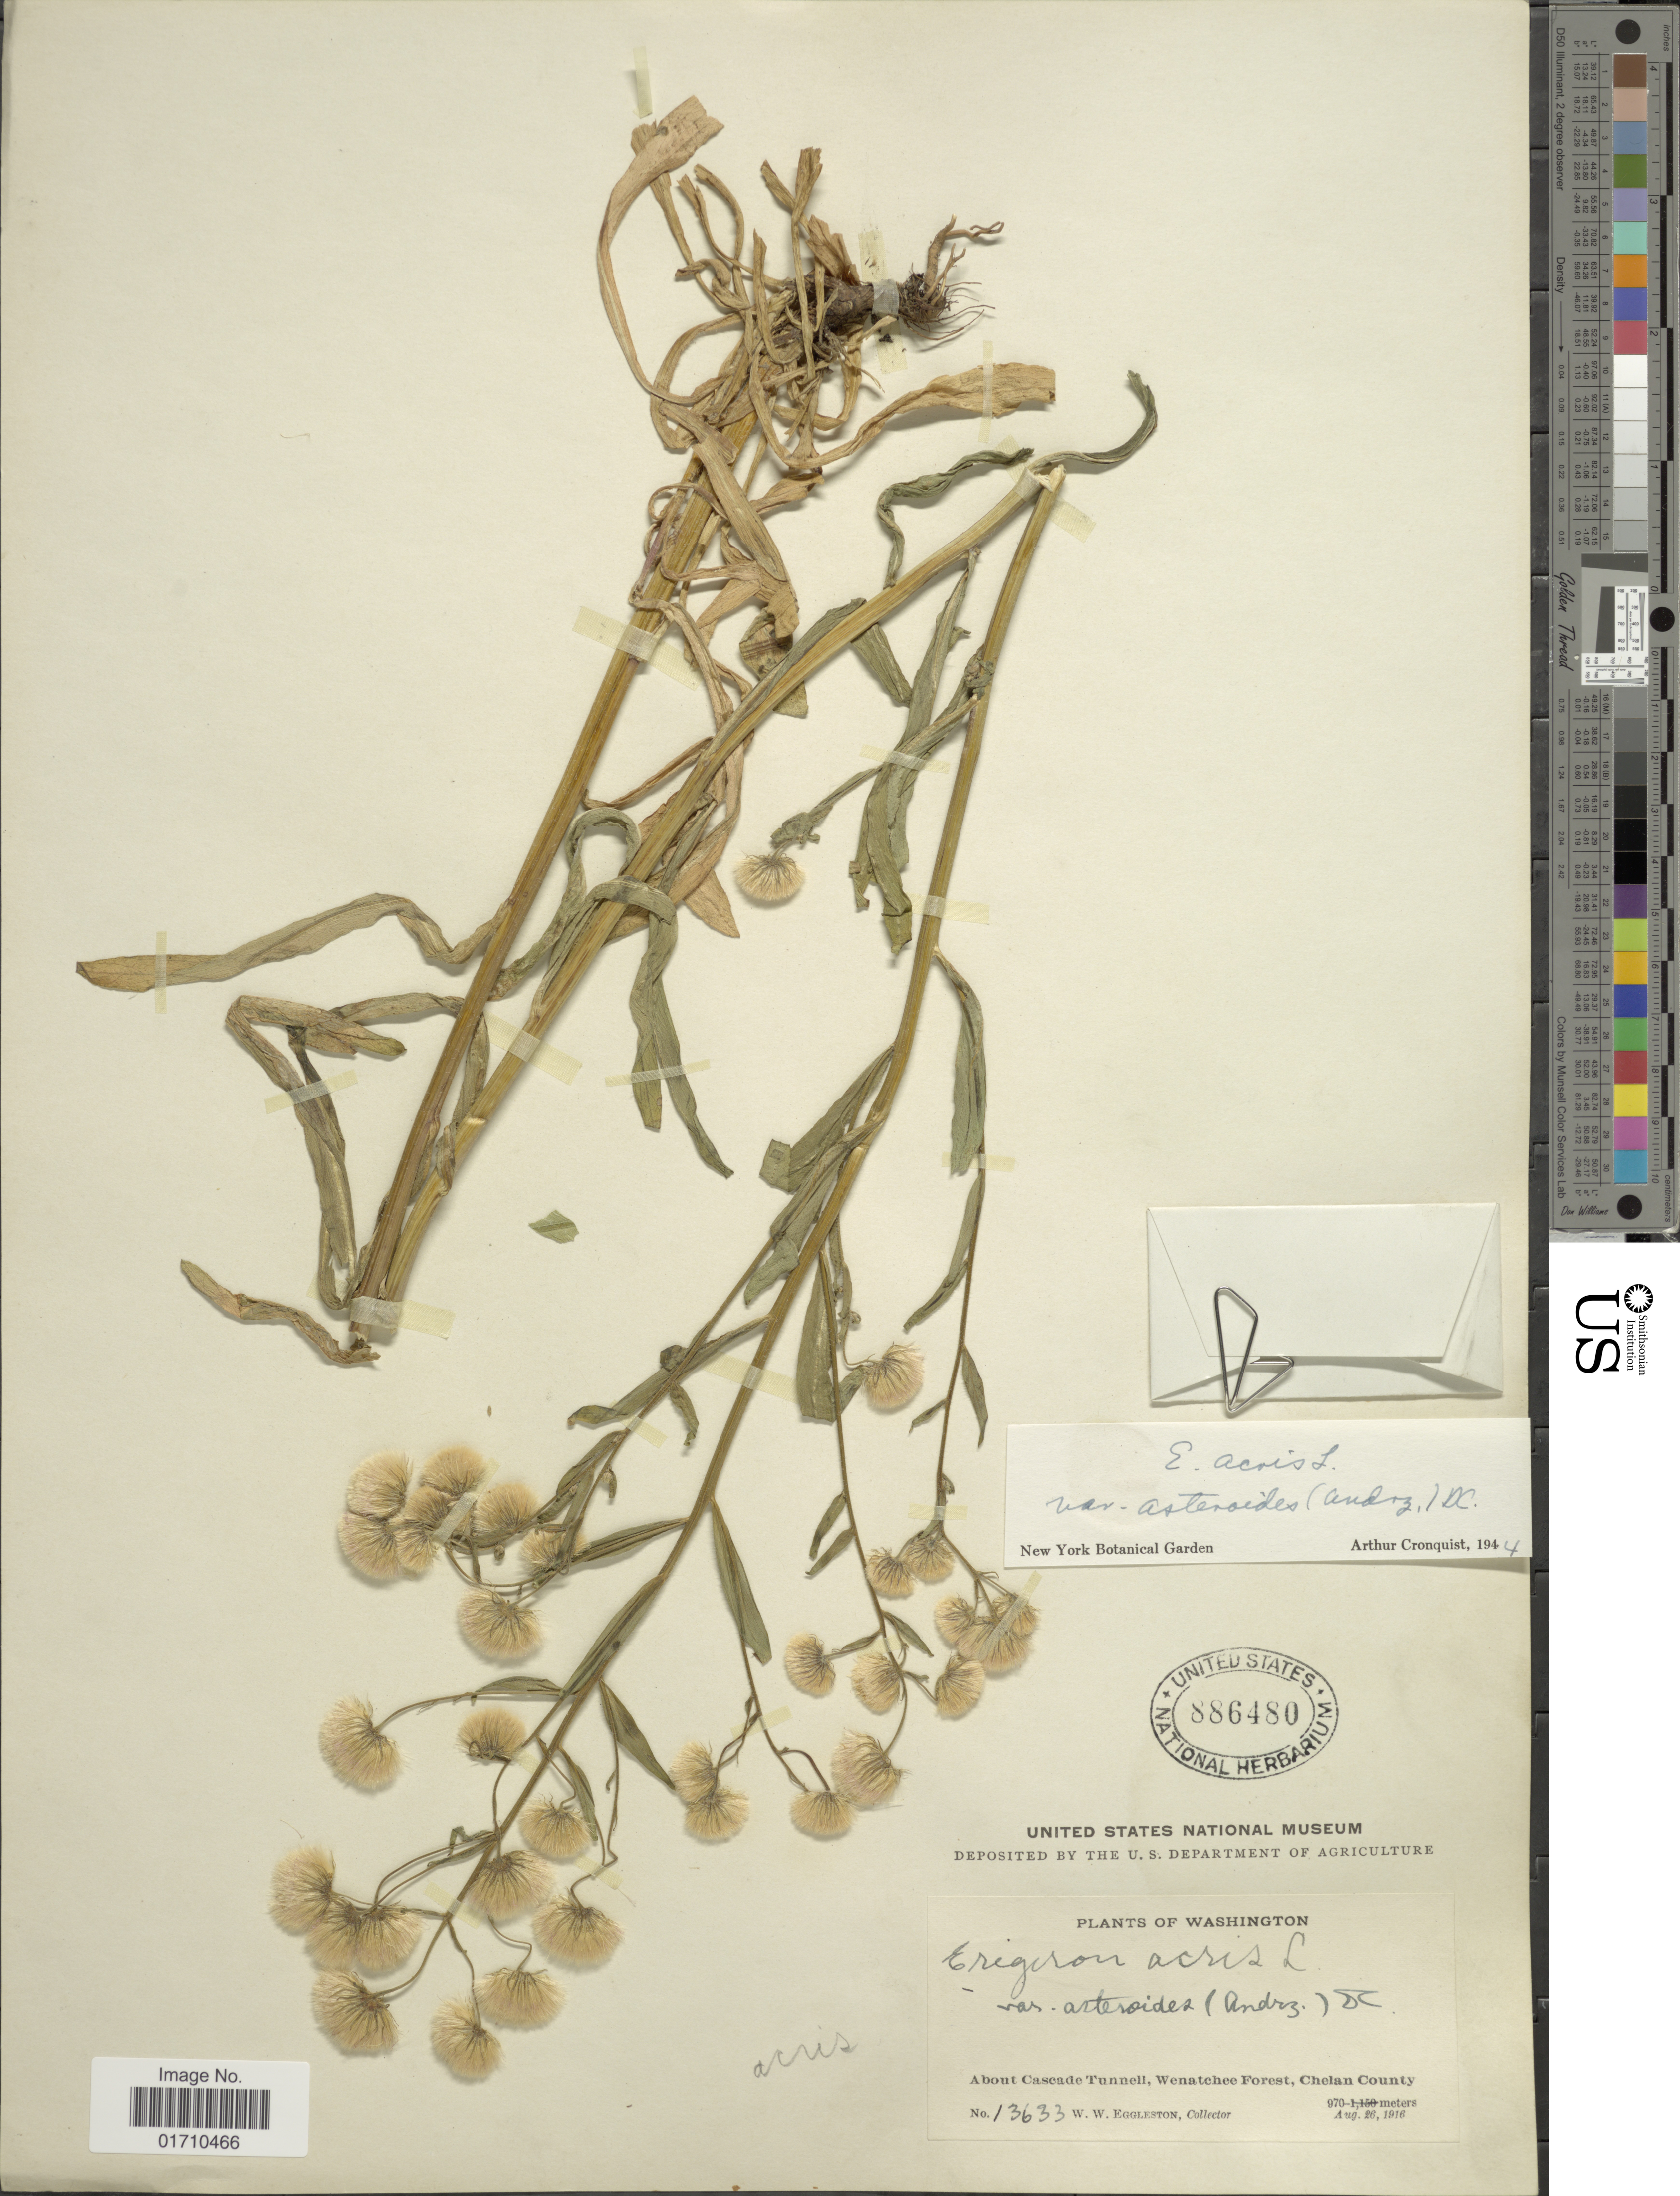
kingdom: Plantae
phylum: Tracheophyta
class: Magnoliopsida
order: Asterales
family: Asteraceae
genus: Erigeron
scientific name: Erigeron acris var. asteroides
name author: (Andrz.) DC.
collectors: W. W. Eggleston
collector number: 13633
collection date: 1916-08-26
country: United States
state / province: Washington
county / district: Chelan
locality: About Cascade Tunnell, Wenatchee Forest, Chelan County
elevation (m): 970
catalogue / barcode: US 886480